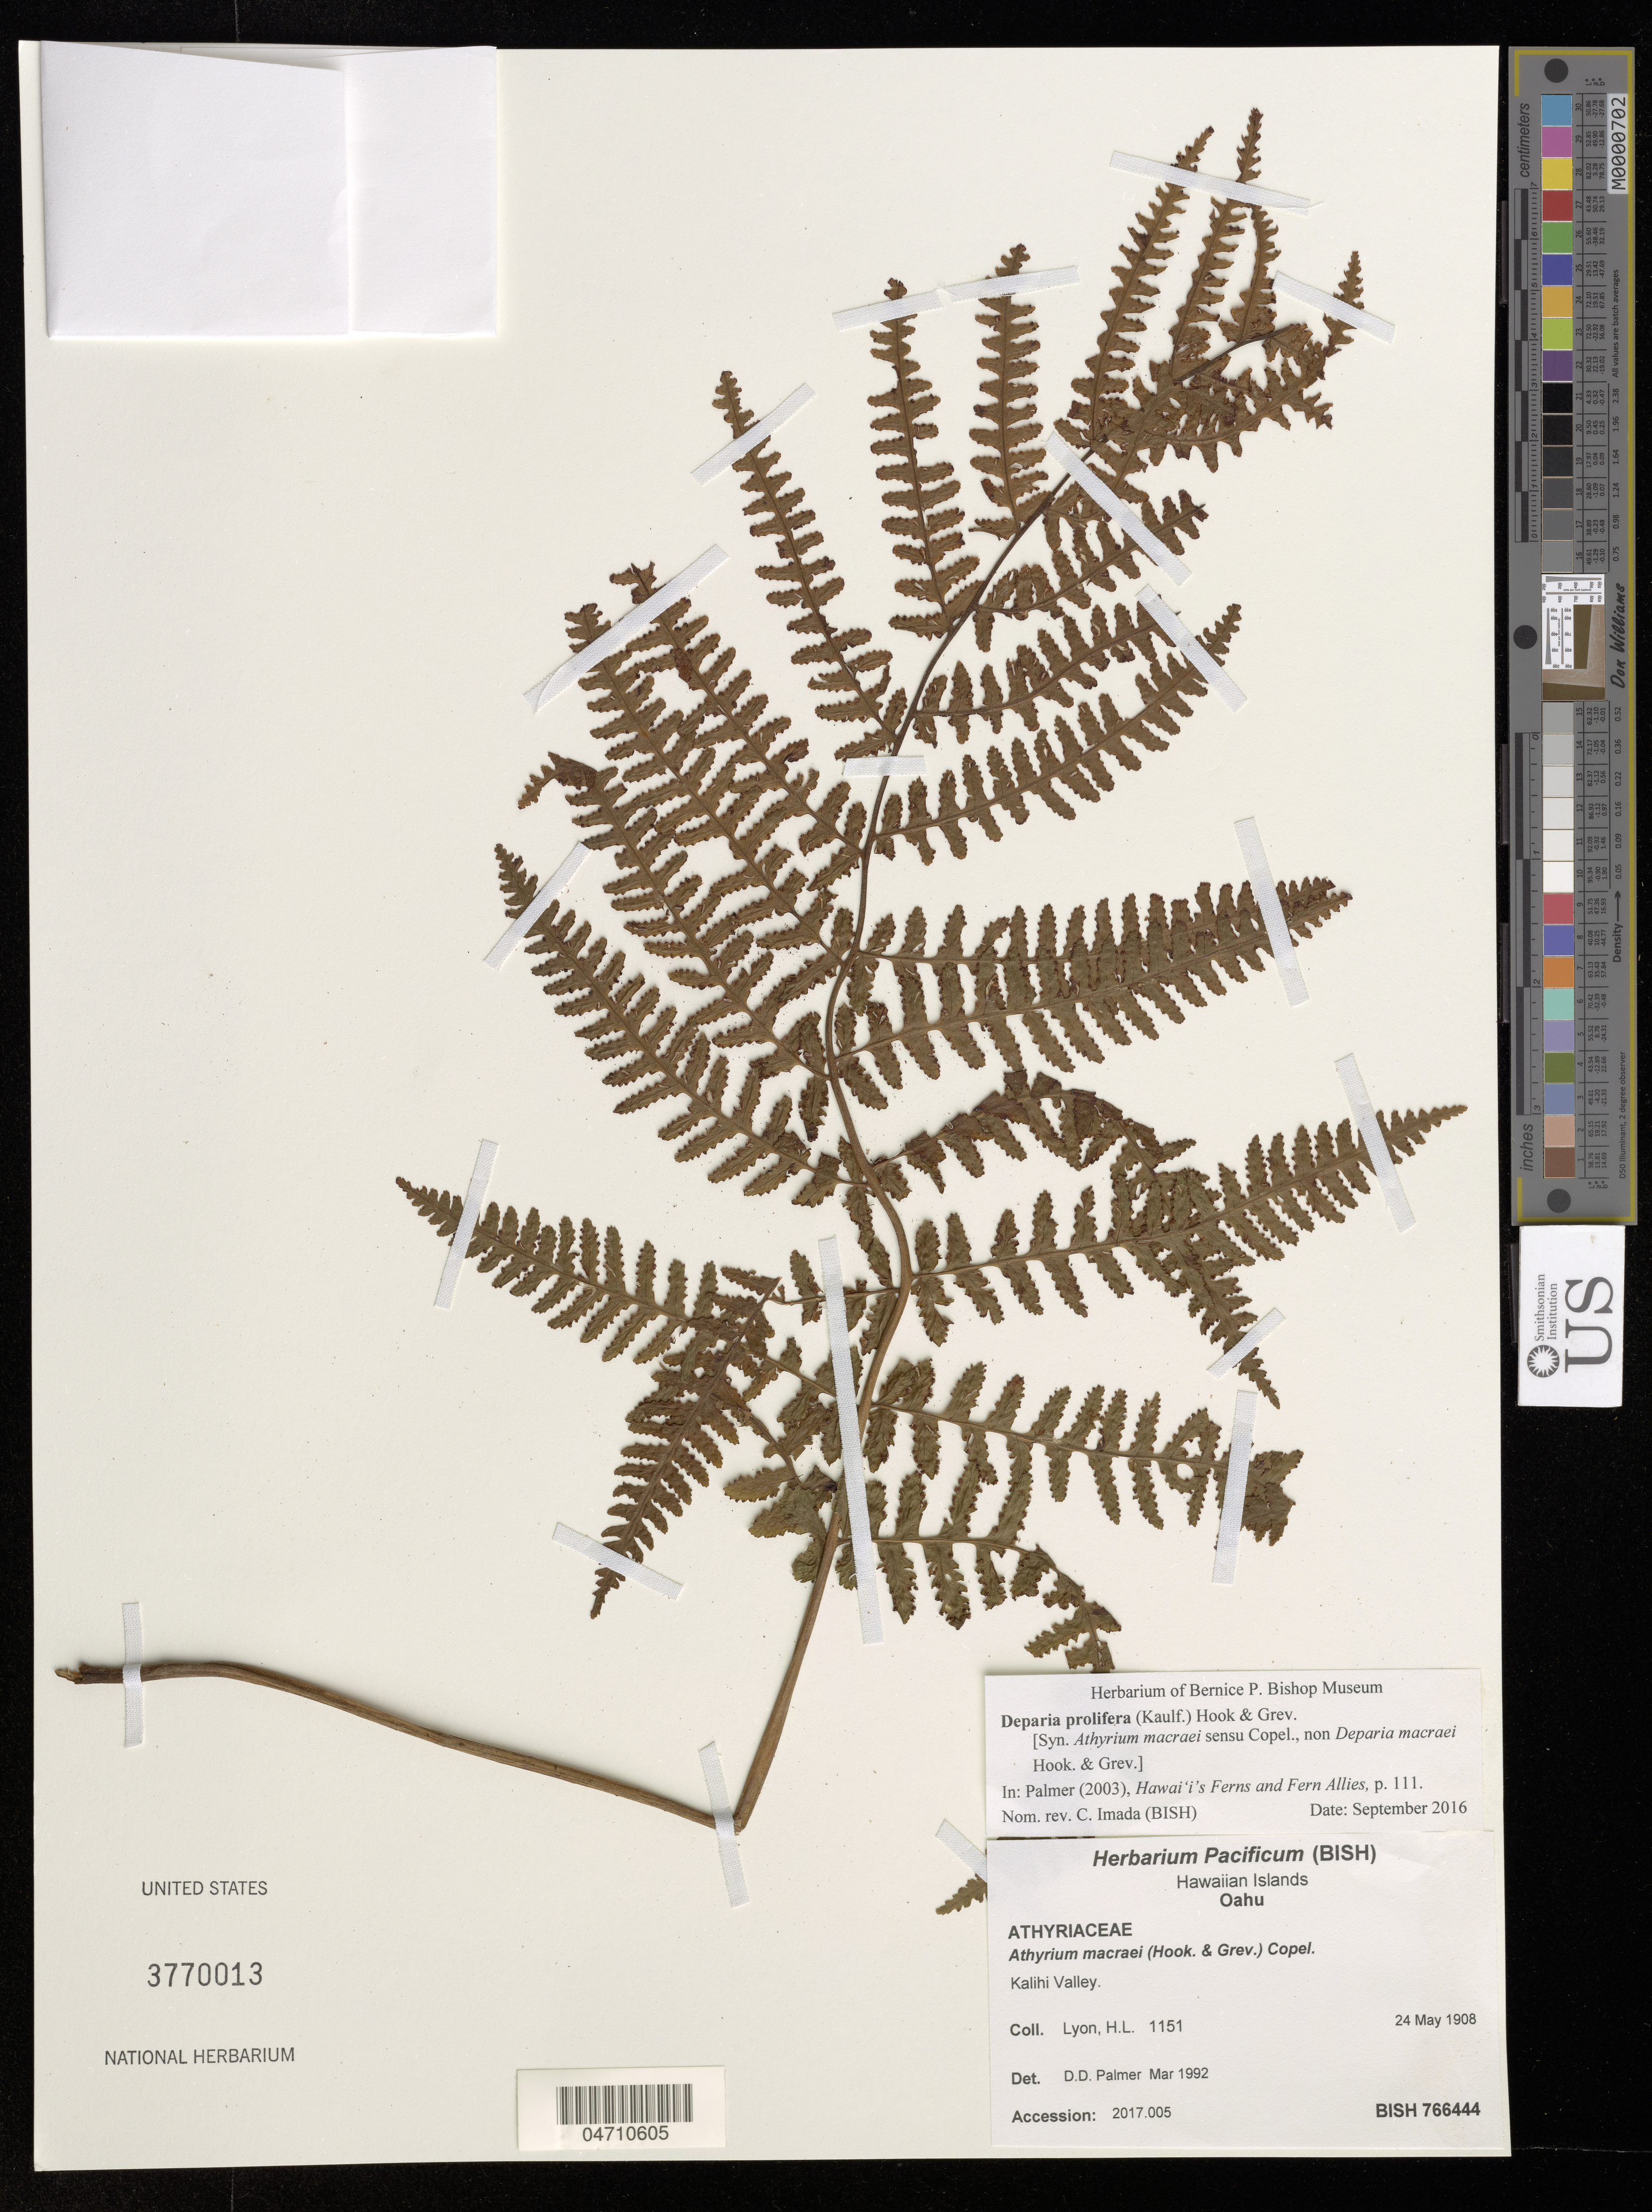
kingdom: Plantae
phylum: Tracheophyta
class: Polypodiopsida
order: Polypodiales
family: Athyriaceae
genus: Deparia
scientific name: Deparia prolifera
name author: (Kaulf.) Hook. & Grev.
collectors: H. Lyon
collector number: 1151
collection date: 1908-05-24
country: United States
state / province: Hawaii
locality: Hawaiian Islands. Oahu. Kalihi Valley.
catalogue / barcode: US 3770013